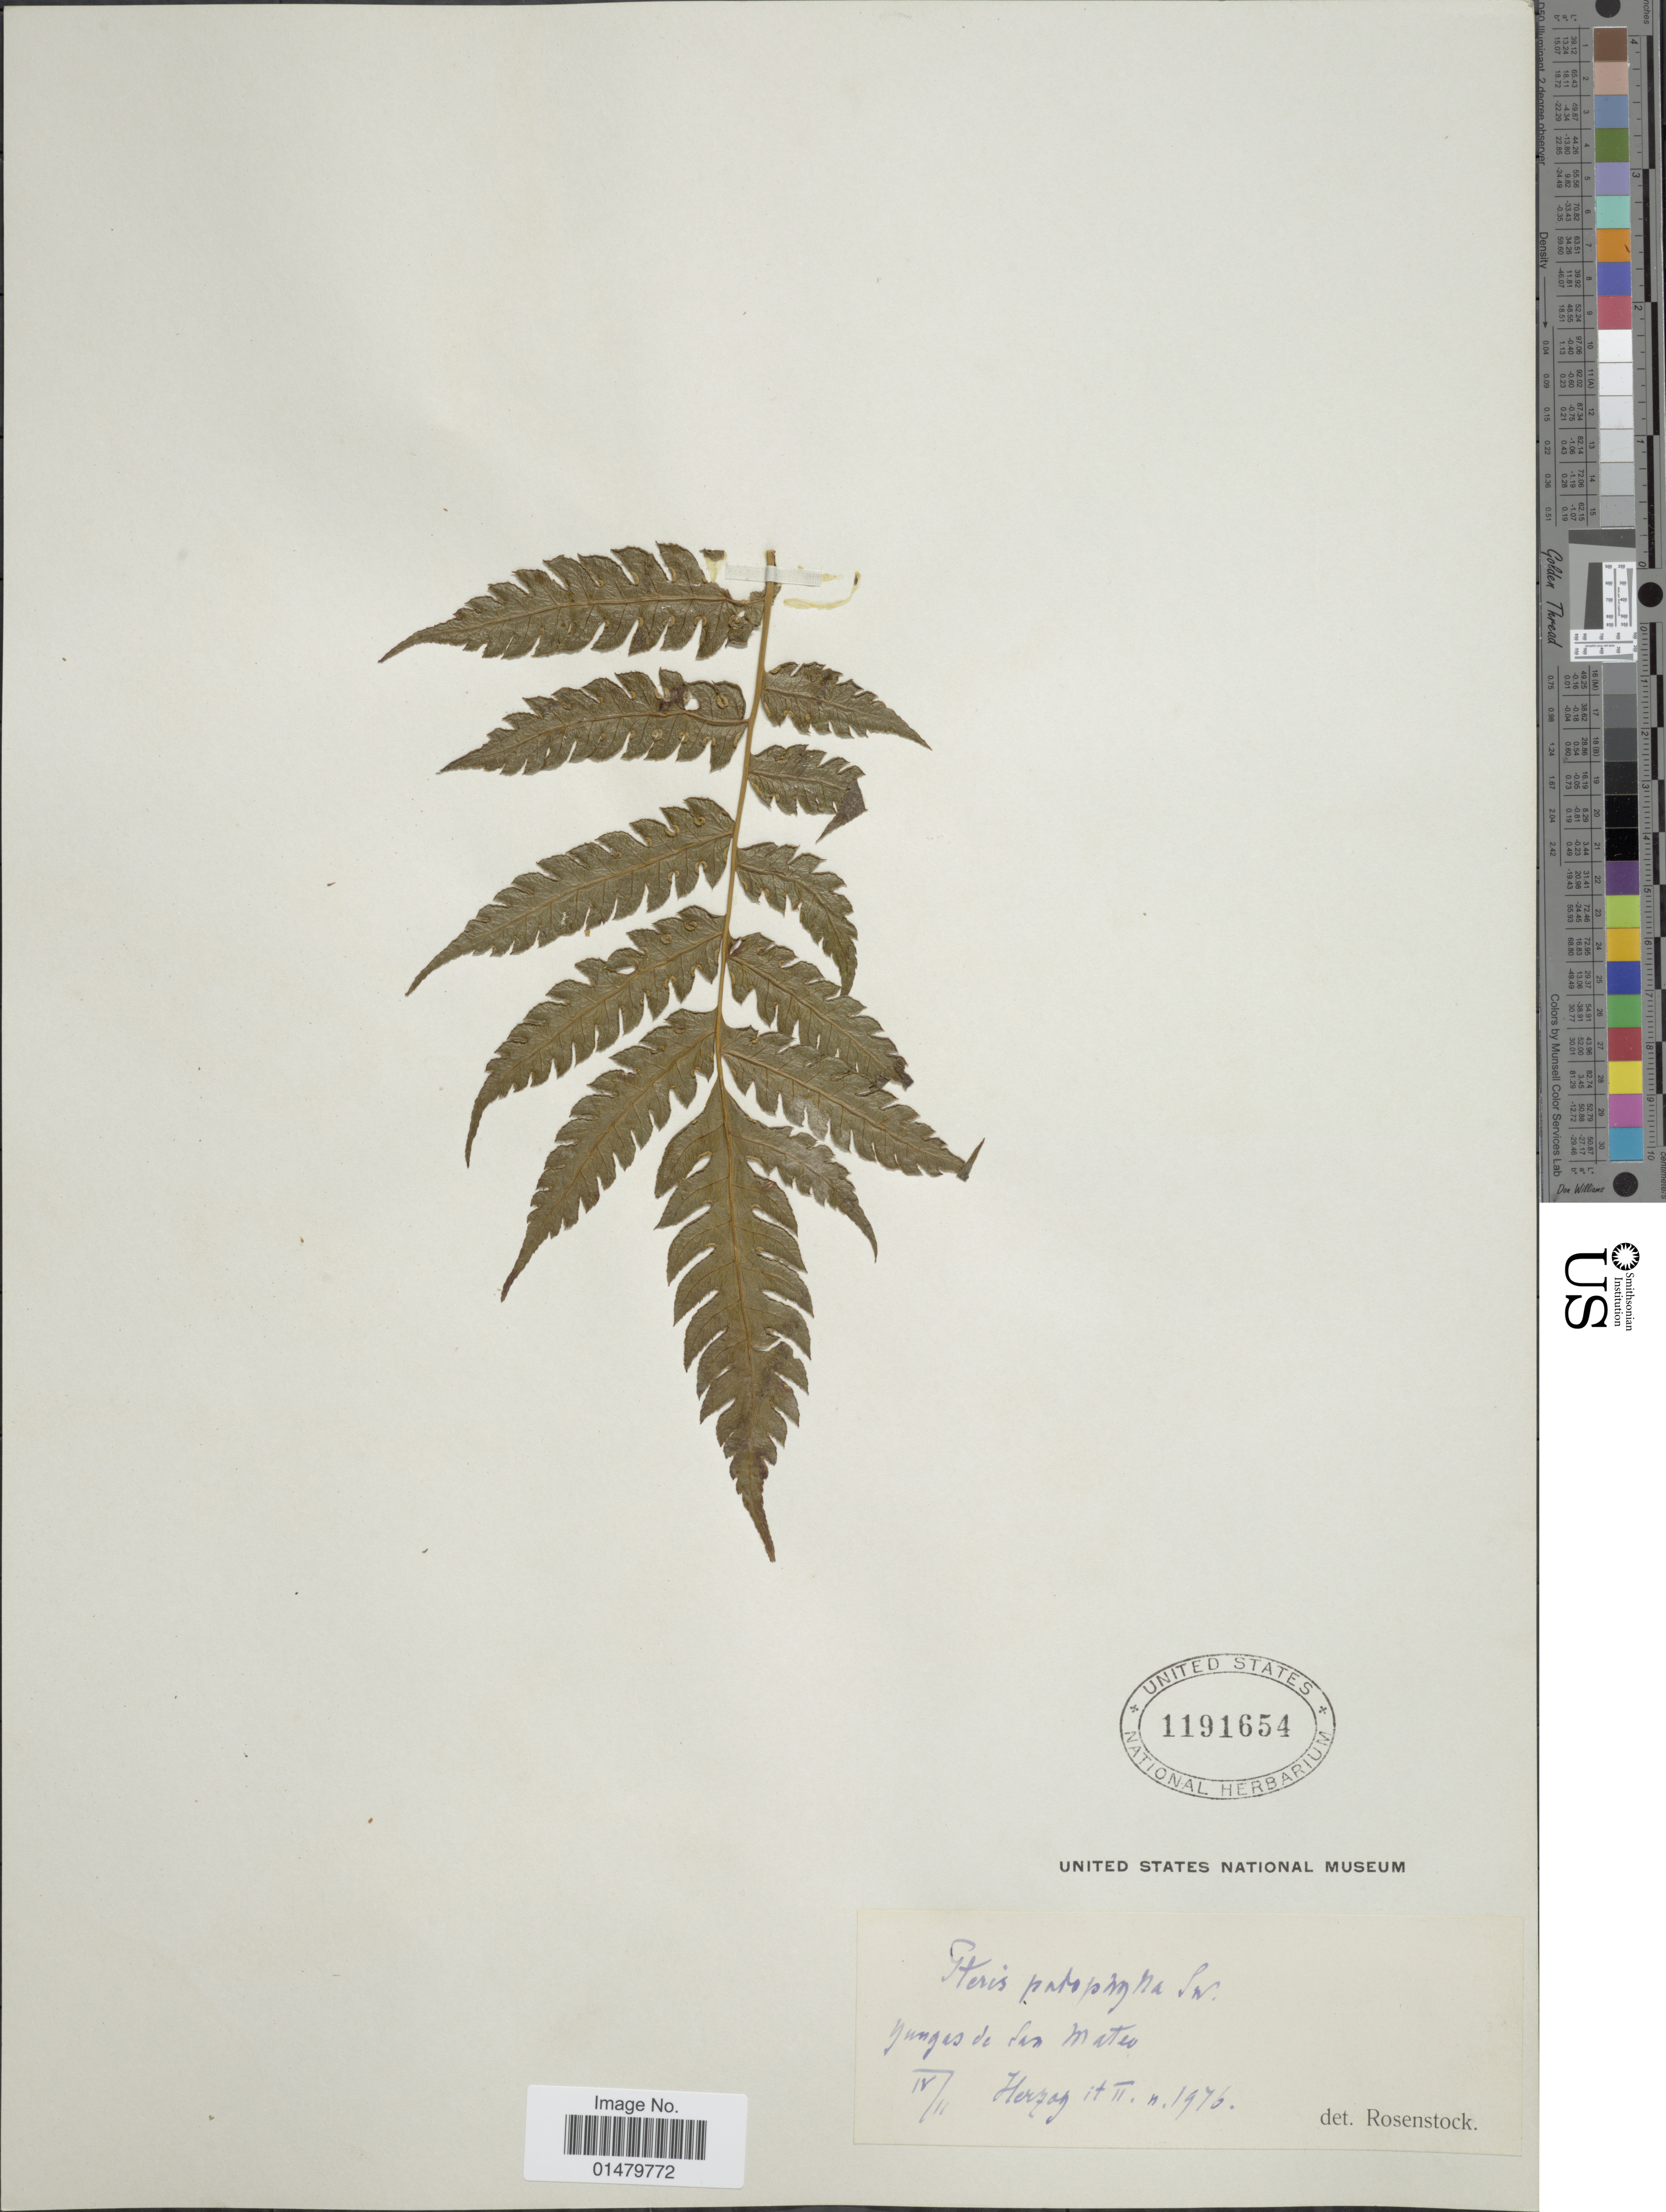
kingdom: Plantae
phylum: Tracheophyta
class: Polypodiopsida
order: Polypodiales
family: Pteridaceae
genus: Pteris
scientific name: Pteris podophylla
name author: Sw.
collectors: -- Herzog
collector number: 1976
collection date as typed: Transcribed d/m/y: /4/11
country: Bolivia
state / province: Santa Cruz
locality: Yungas de San Mateo.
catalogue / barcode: US 1191654